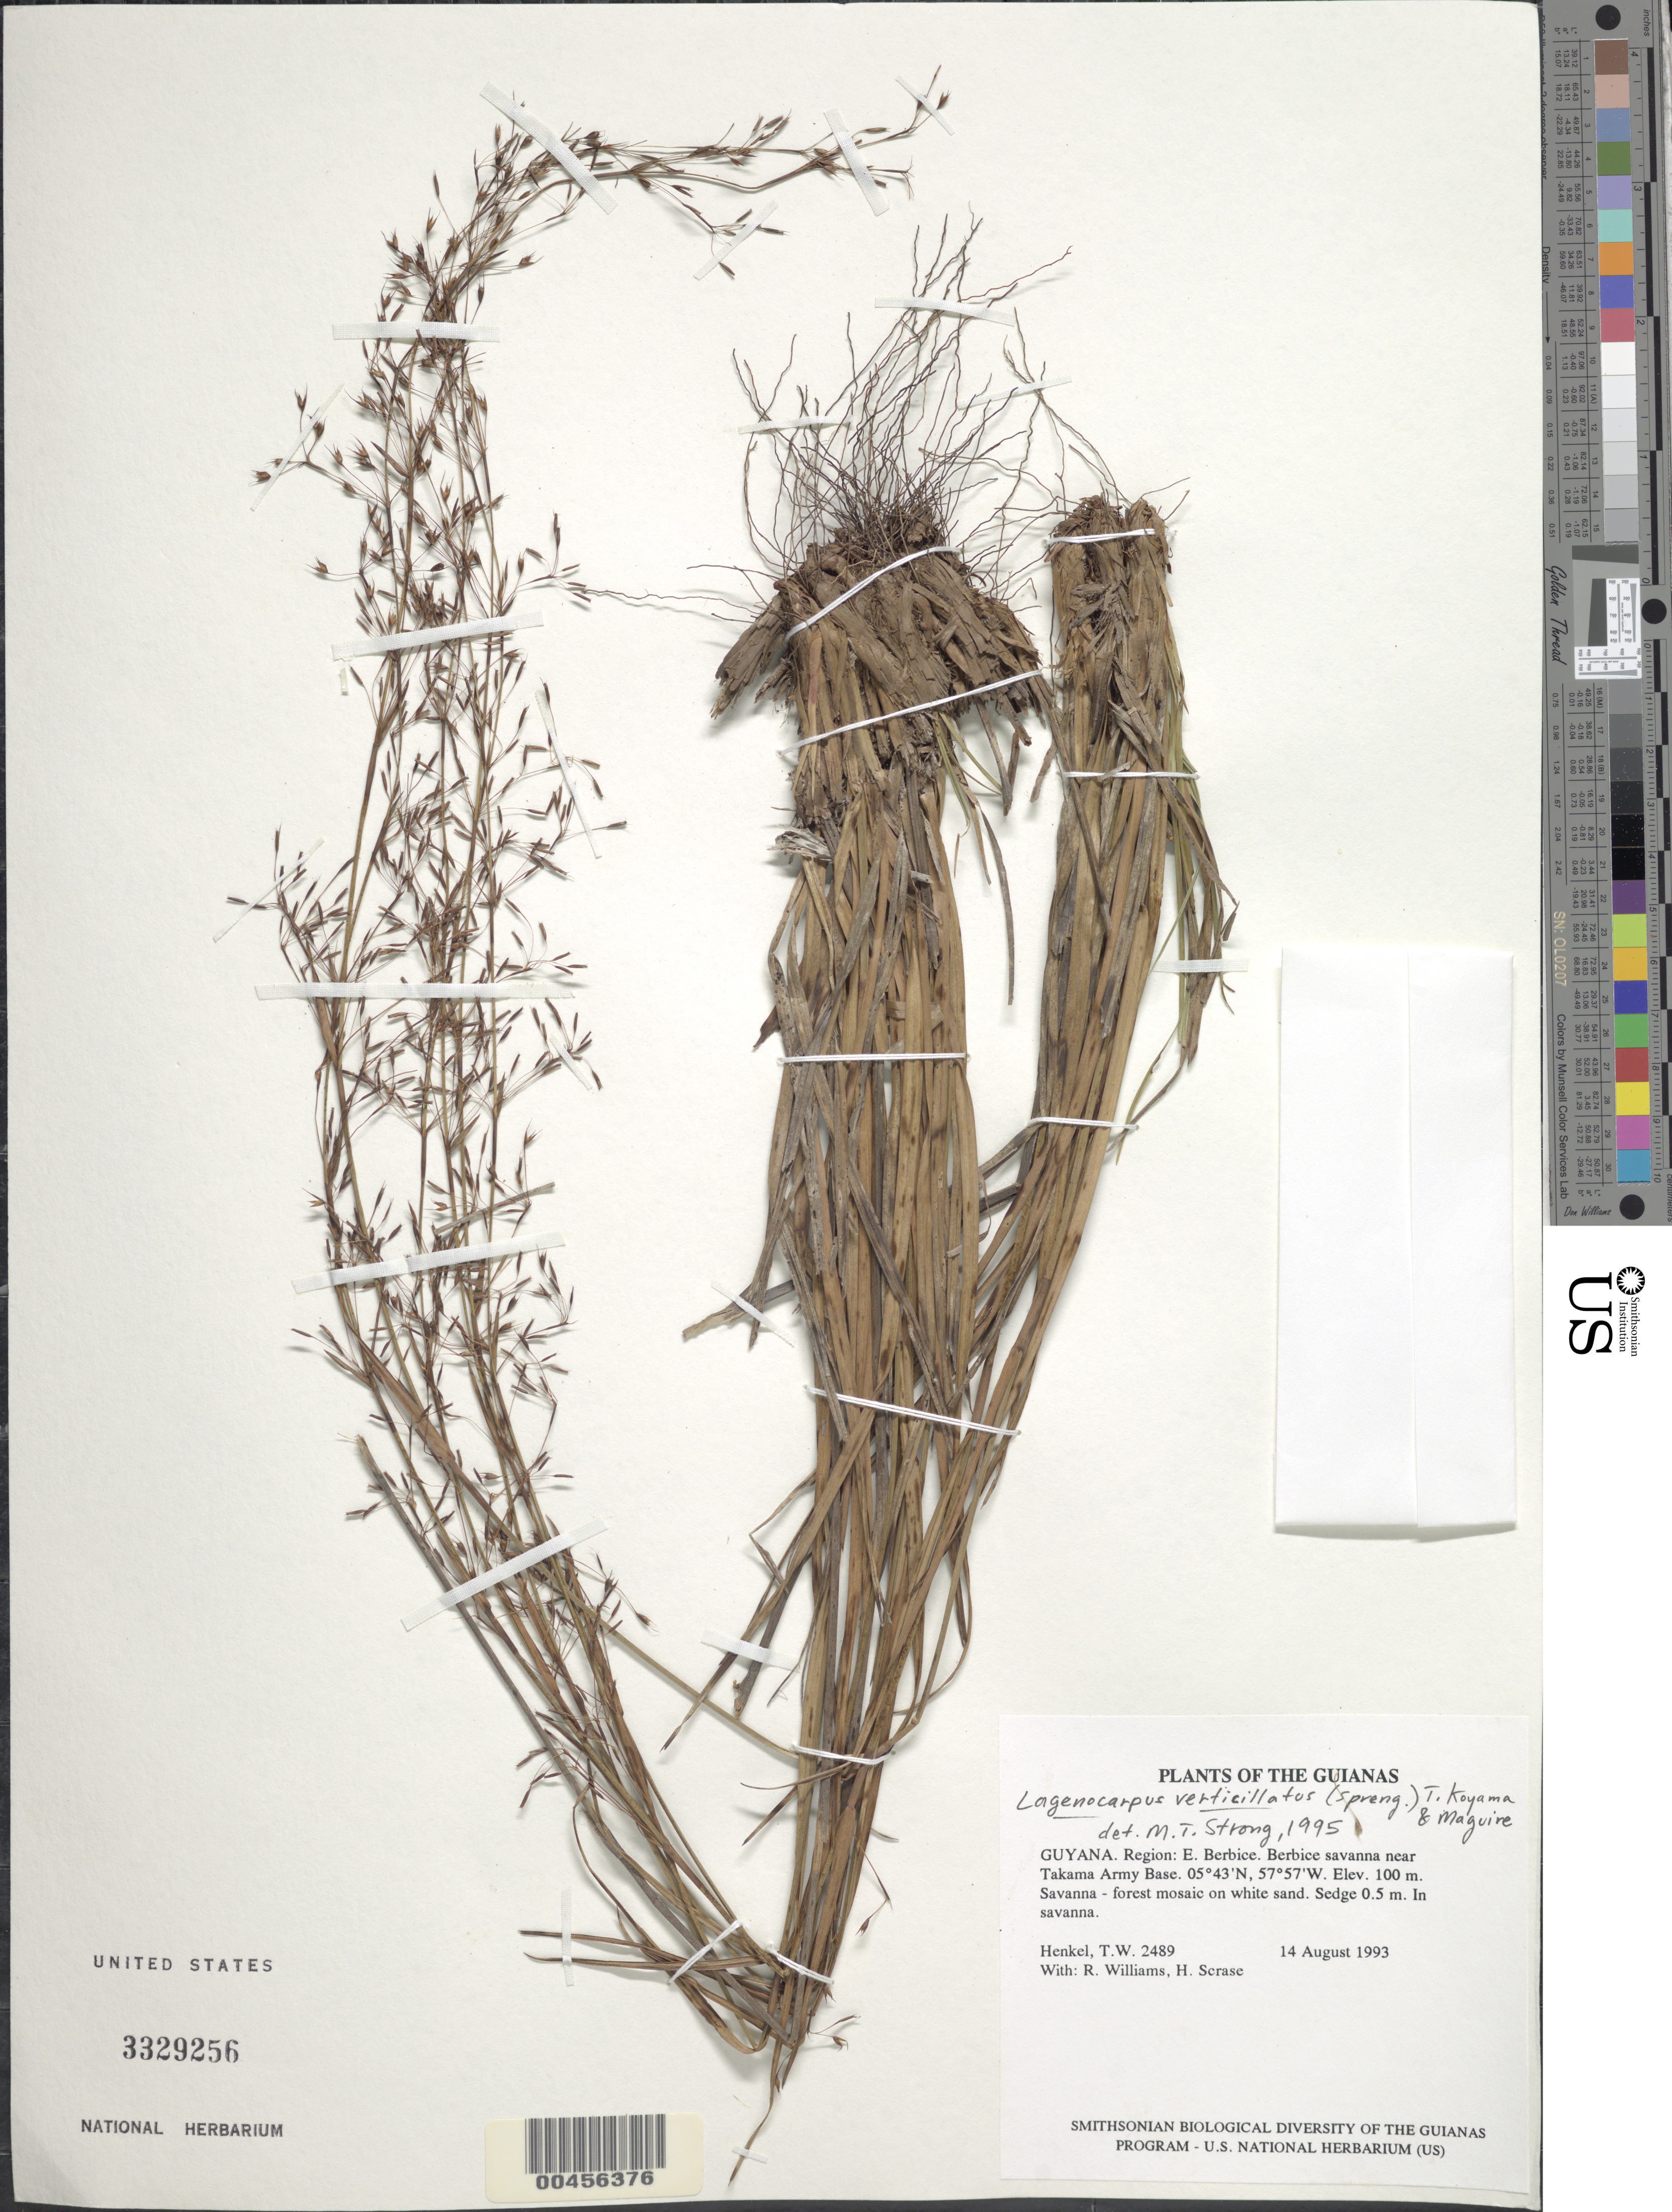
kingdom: Plantae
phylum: Tracheophyta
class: Liliopsida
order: Poales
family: Cyperaceae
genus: Cryptangium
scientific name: Cryptangium verticillatum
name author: (Spreng.) Vitta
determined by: Strong, Mark T., (BOT), Smithsonian Institution - National Museum of Natural History (UNITED STATES)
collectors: T. Henkel, R. Williams & H. Scrase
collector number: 2489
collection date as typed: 14 August 1993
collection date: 1993-08-14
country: Guyana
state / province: U. Demerara-Berbice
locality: Berbice savanna near Takama Army Base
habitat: Savanna - forest mosaic on white sand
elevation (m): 100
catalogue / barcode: US 3329256